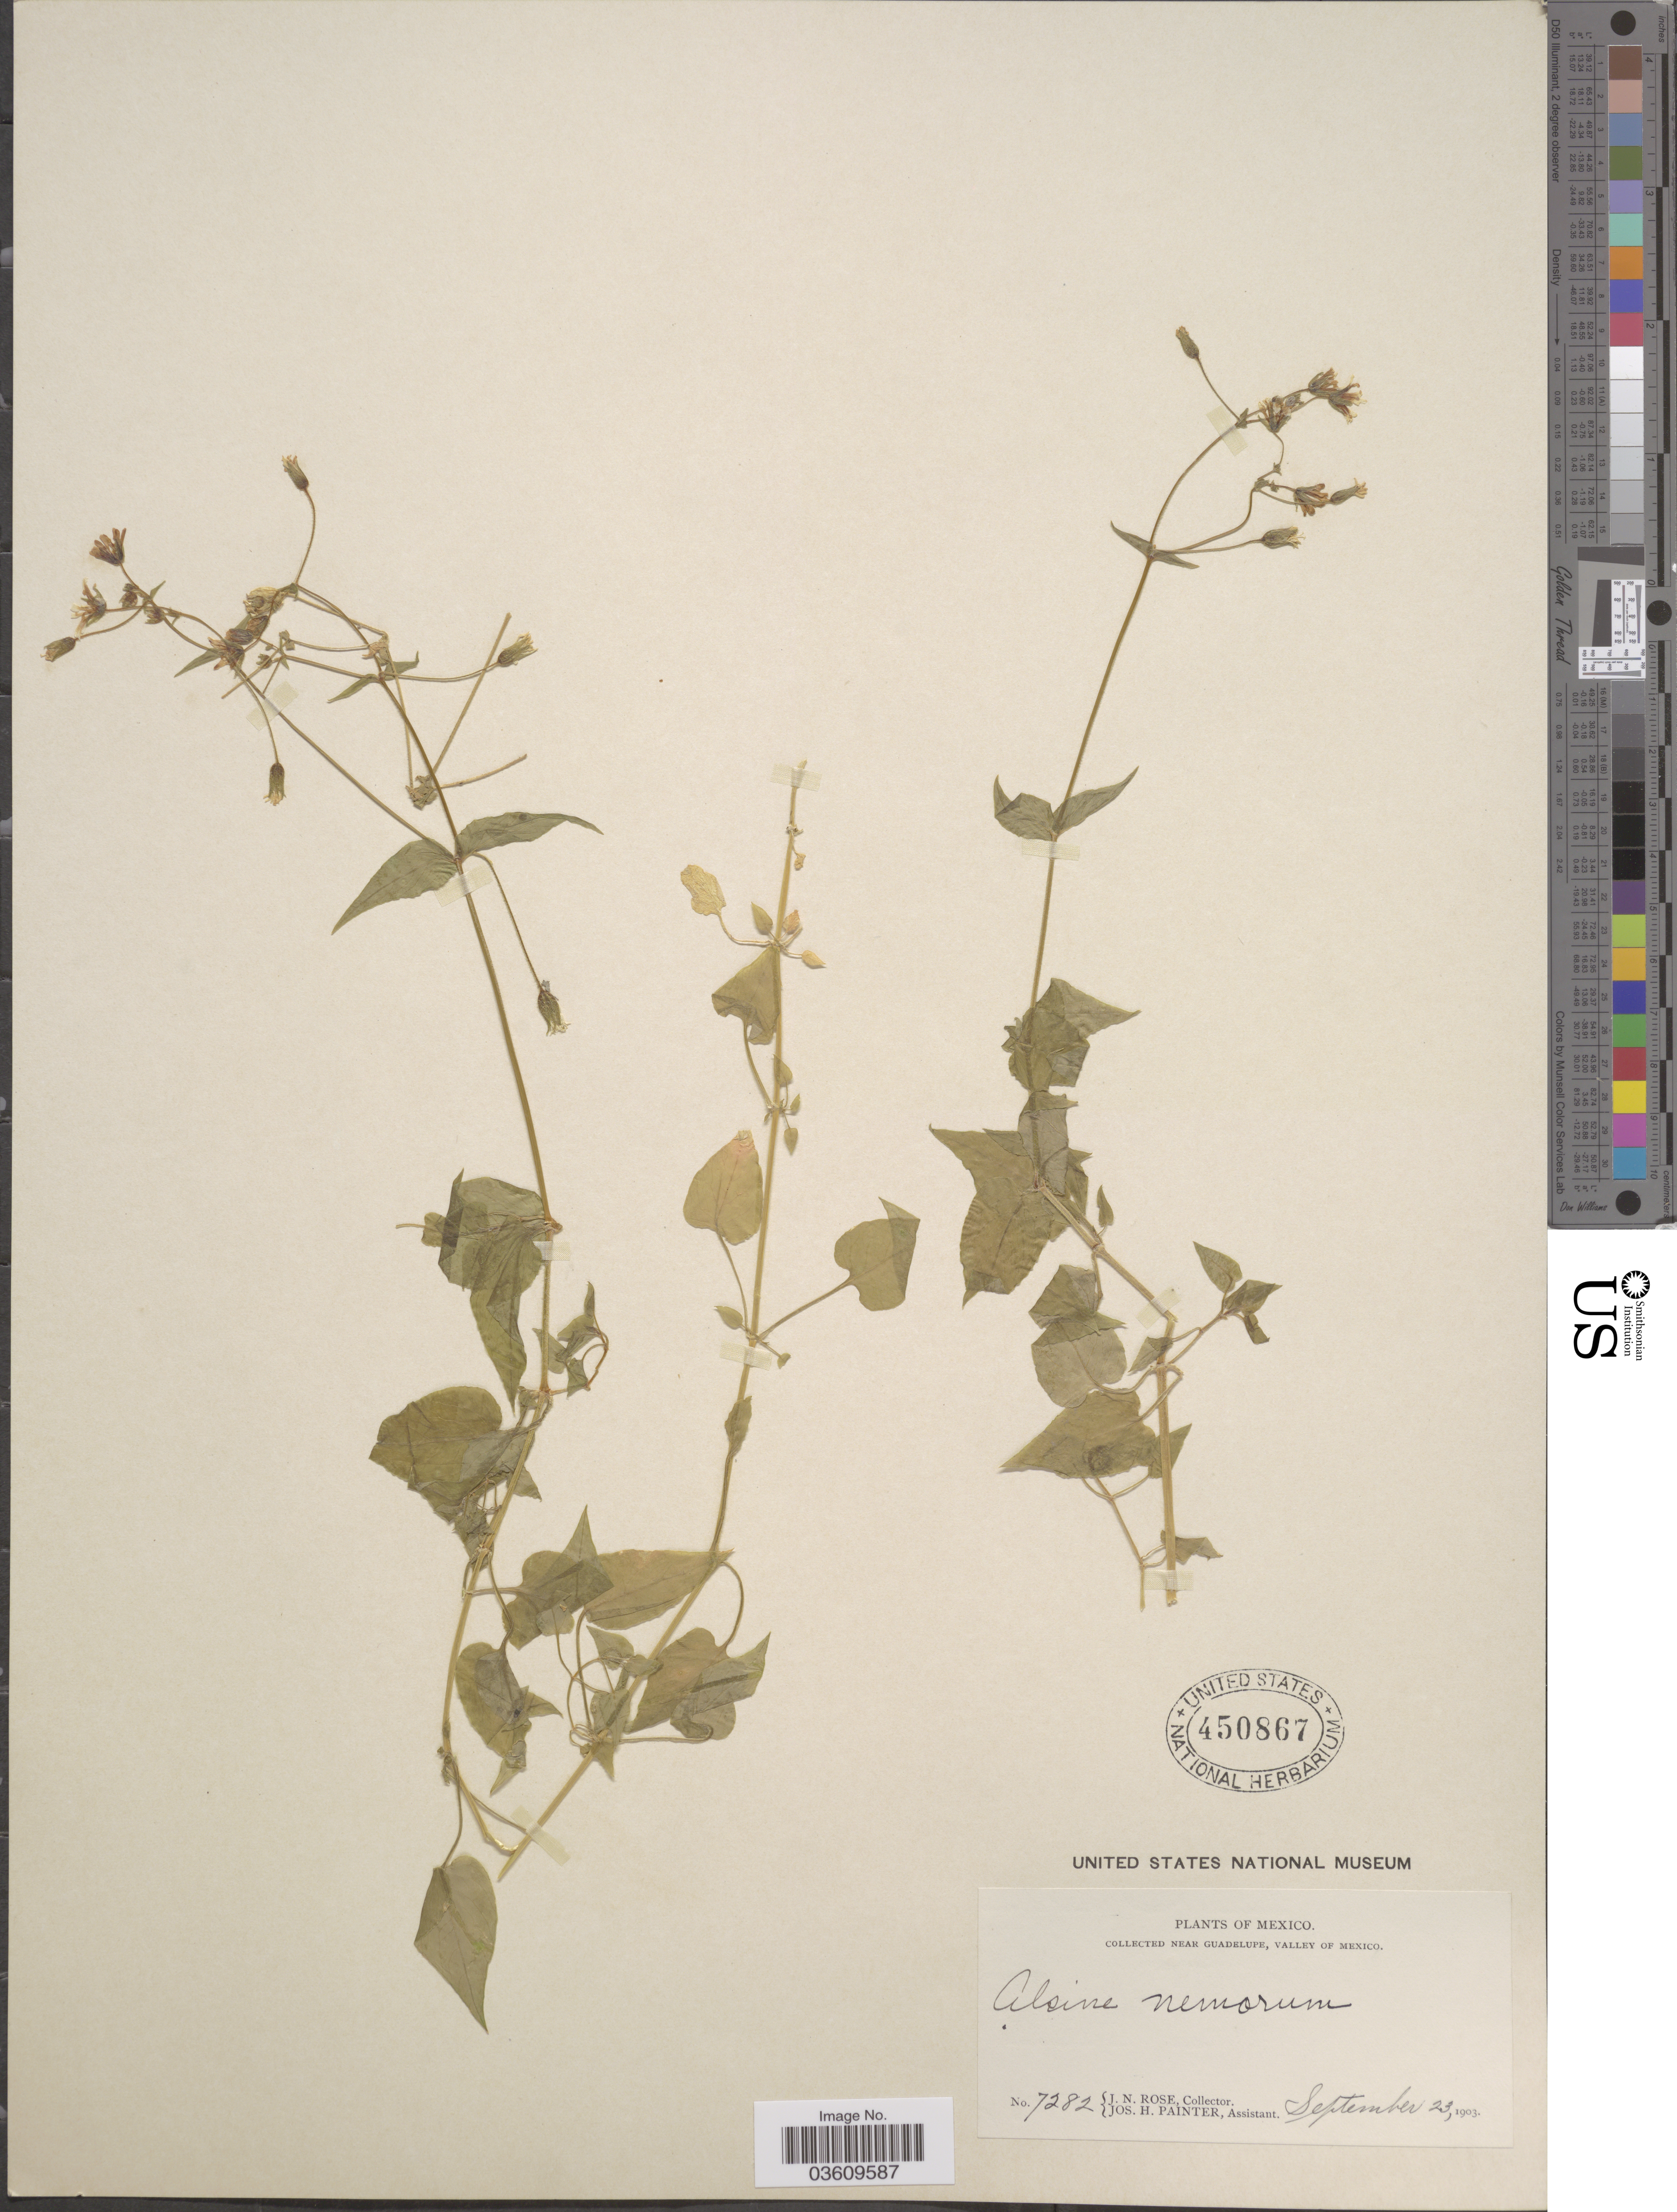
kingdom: Plantae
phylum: Tracheophyta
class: Magnoliopsida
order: Caryophyllales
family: Caryophyllaceae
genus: Stellaria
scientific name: Stellaria cuspidata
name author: Willd. ex Schltdl.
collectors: J. N. Rose & J. H. Painter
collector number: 7282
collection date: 1903-09-23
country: Mexico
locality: Near Guadelupe, Valley of Mexico.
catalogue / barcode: US 450867